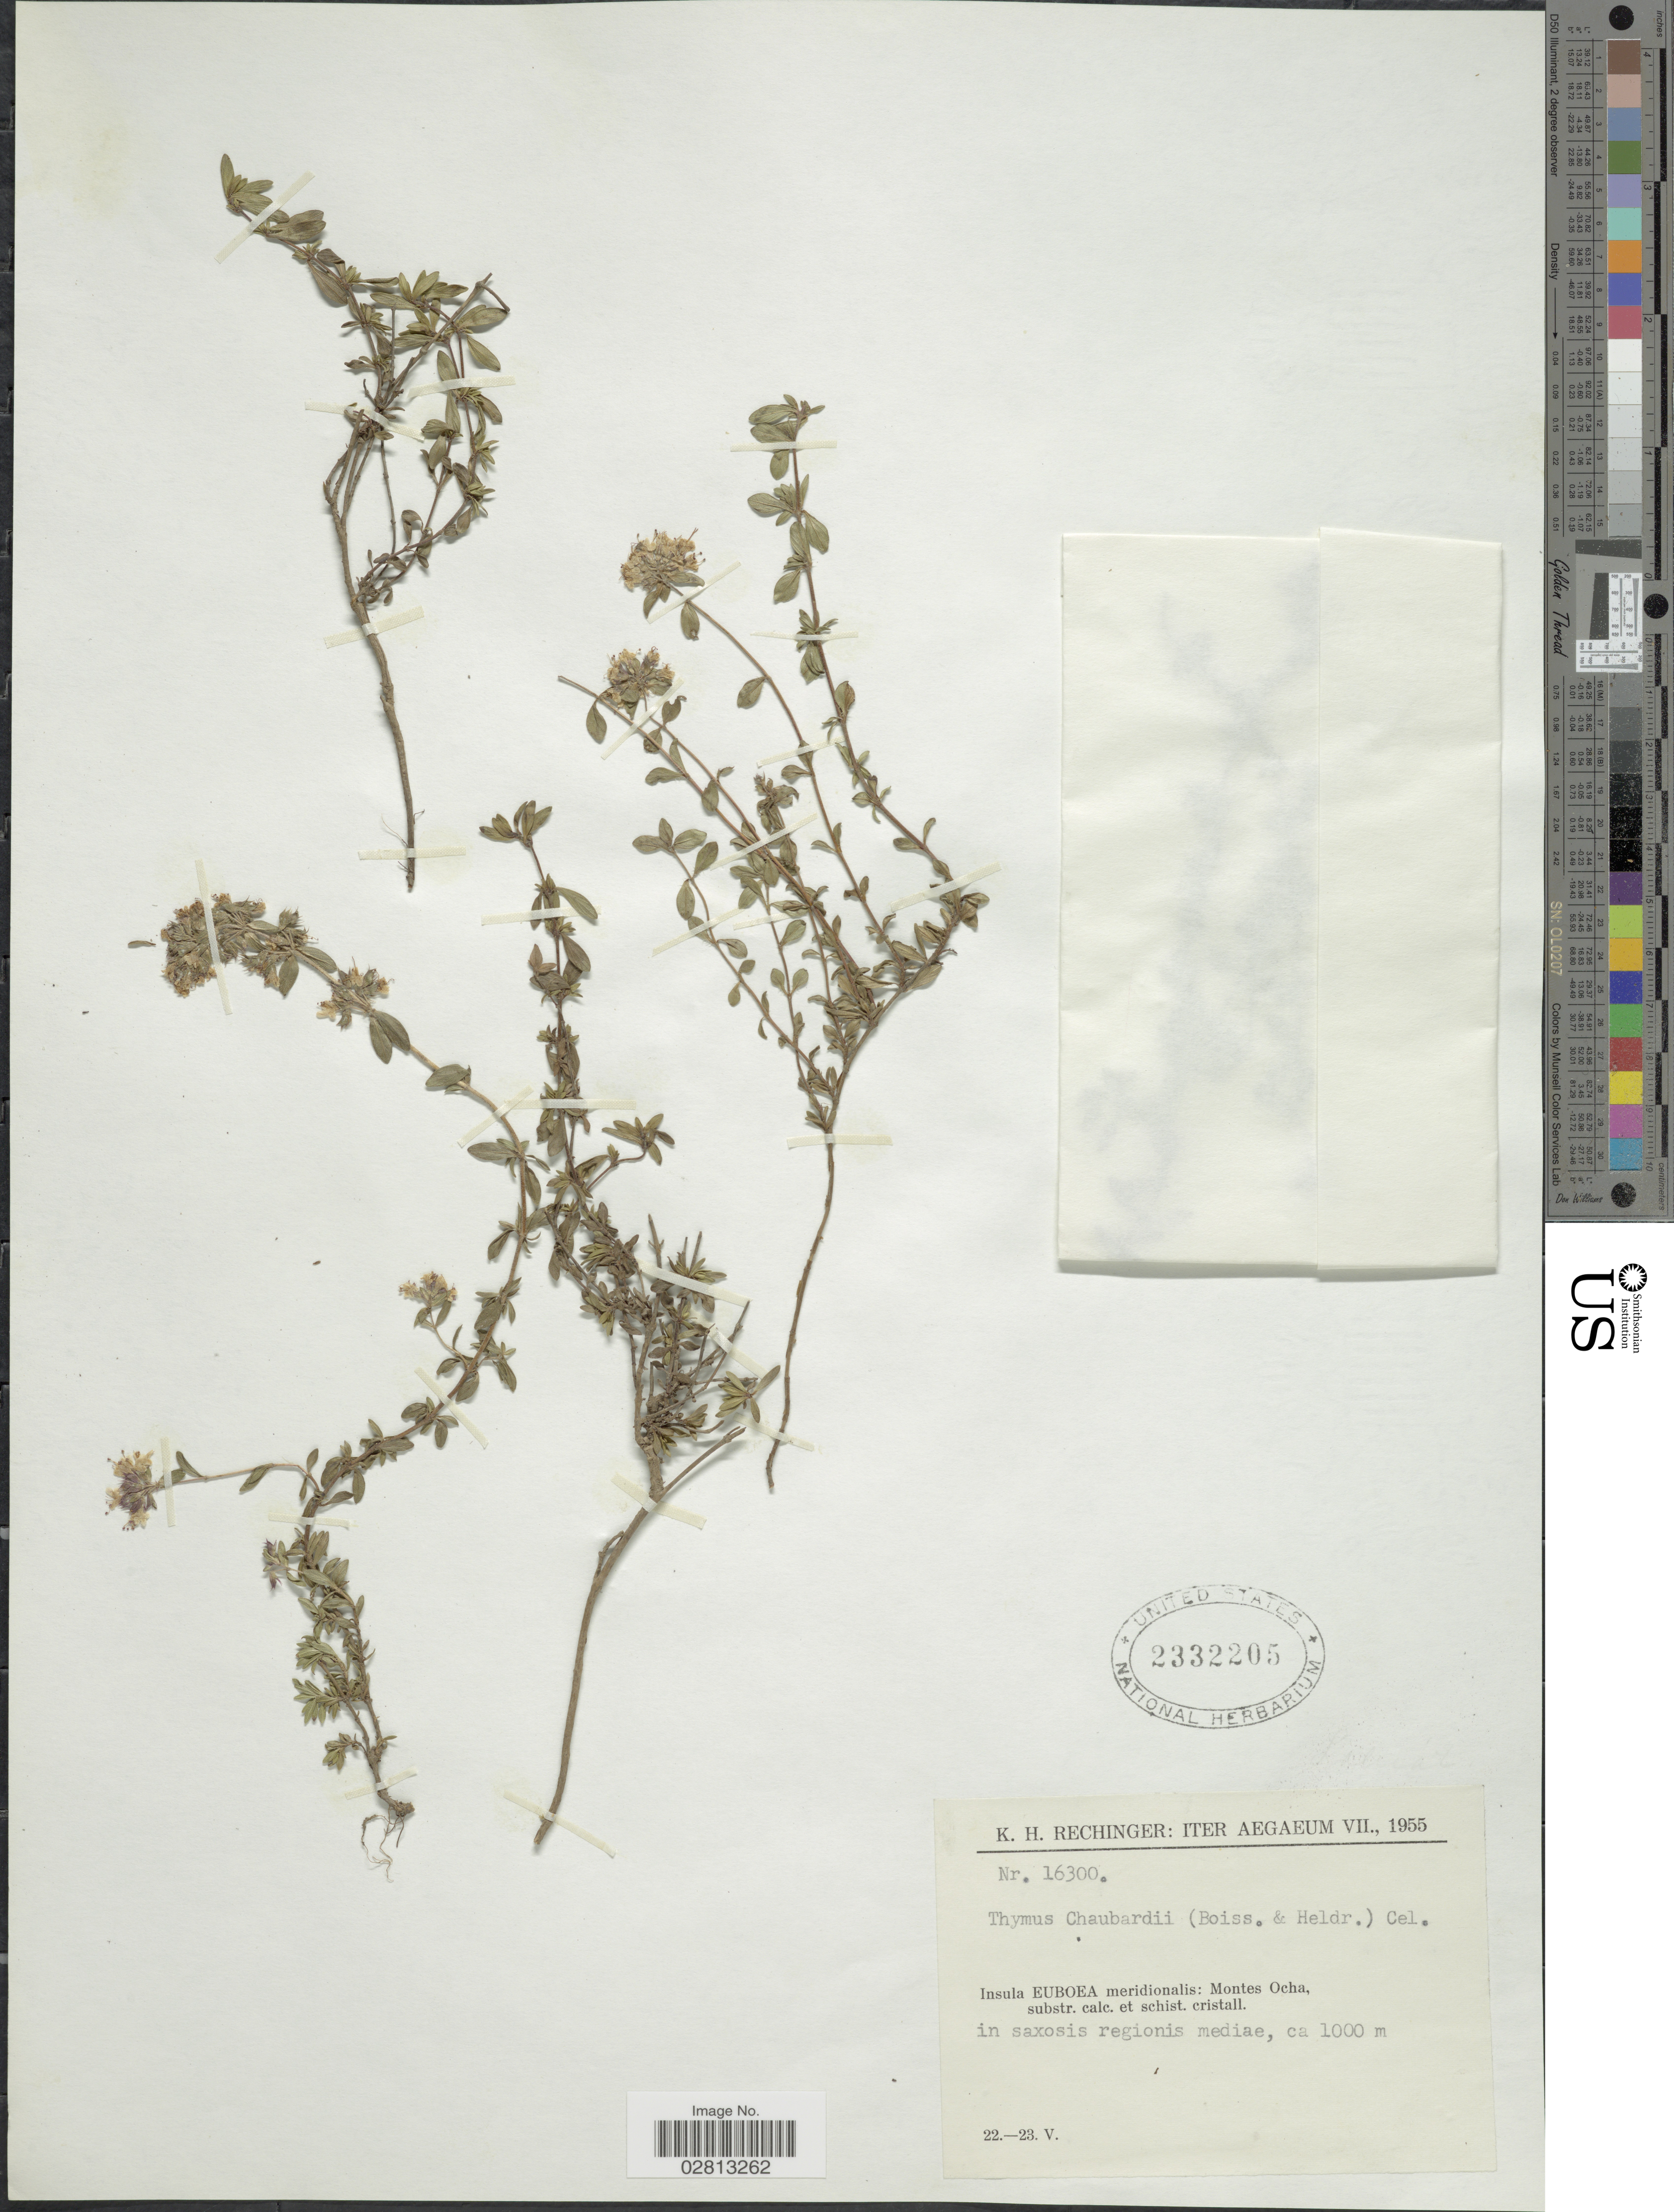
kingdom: Plantae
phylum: Tracheophyta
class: Magnoliopsida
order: Lamiales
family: Lamiaceae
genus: Thymus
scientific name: Thymus chaubardii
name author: (Rchb. f.) Čelak.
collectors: K. H. Rechinger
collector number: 16300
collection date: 1955-05-22/1955-05-23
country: Greece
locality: Iter Aegaeum, Insula Euboea meridionalis, Montes Ocha, substr. calc. et schist. cristall.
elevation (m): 1000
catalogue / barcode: US 2332205